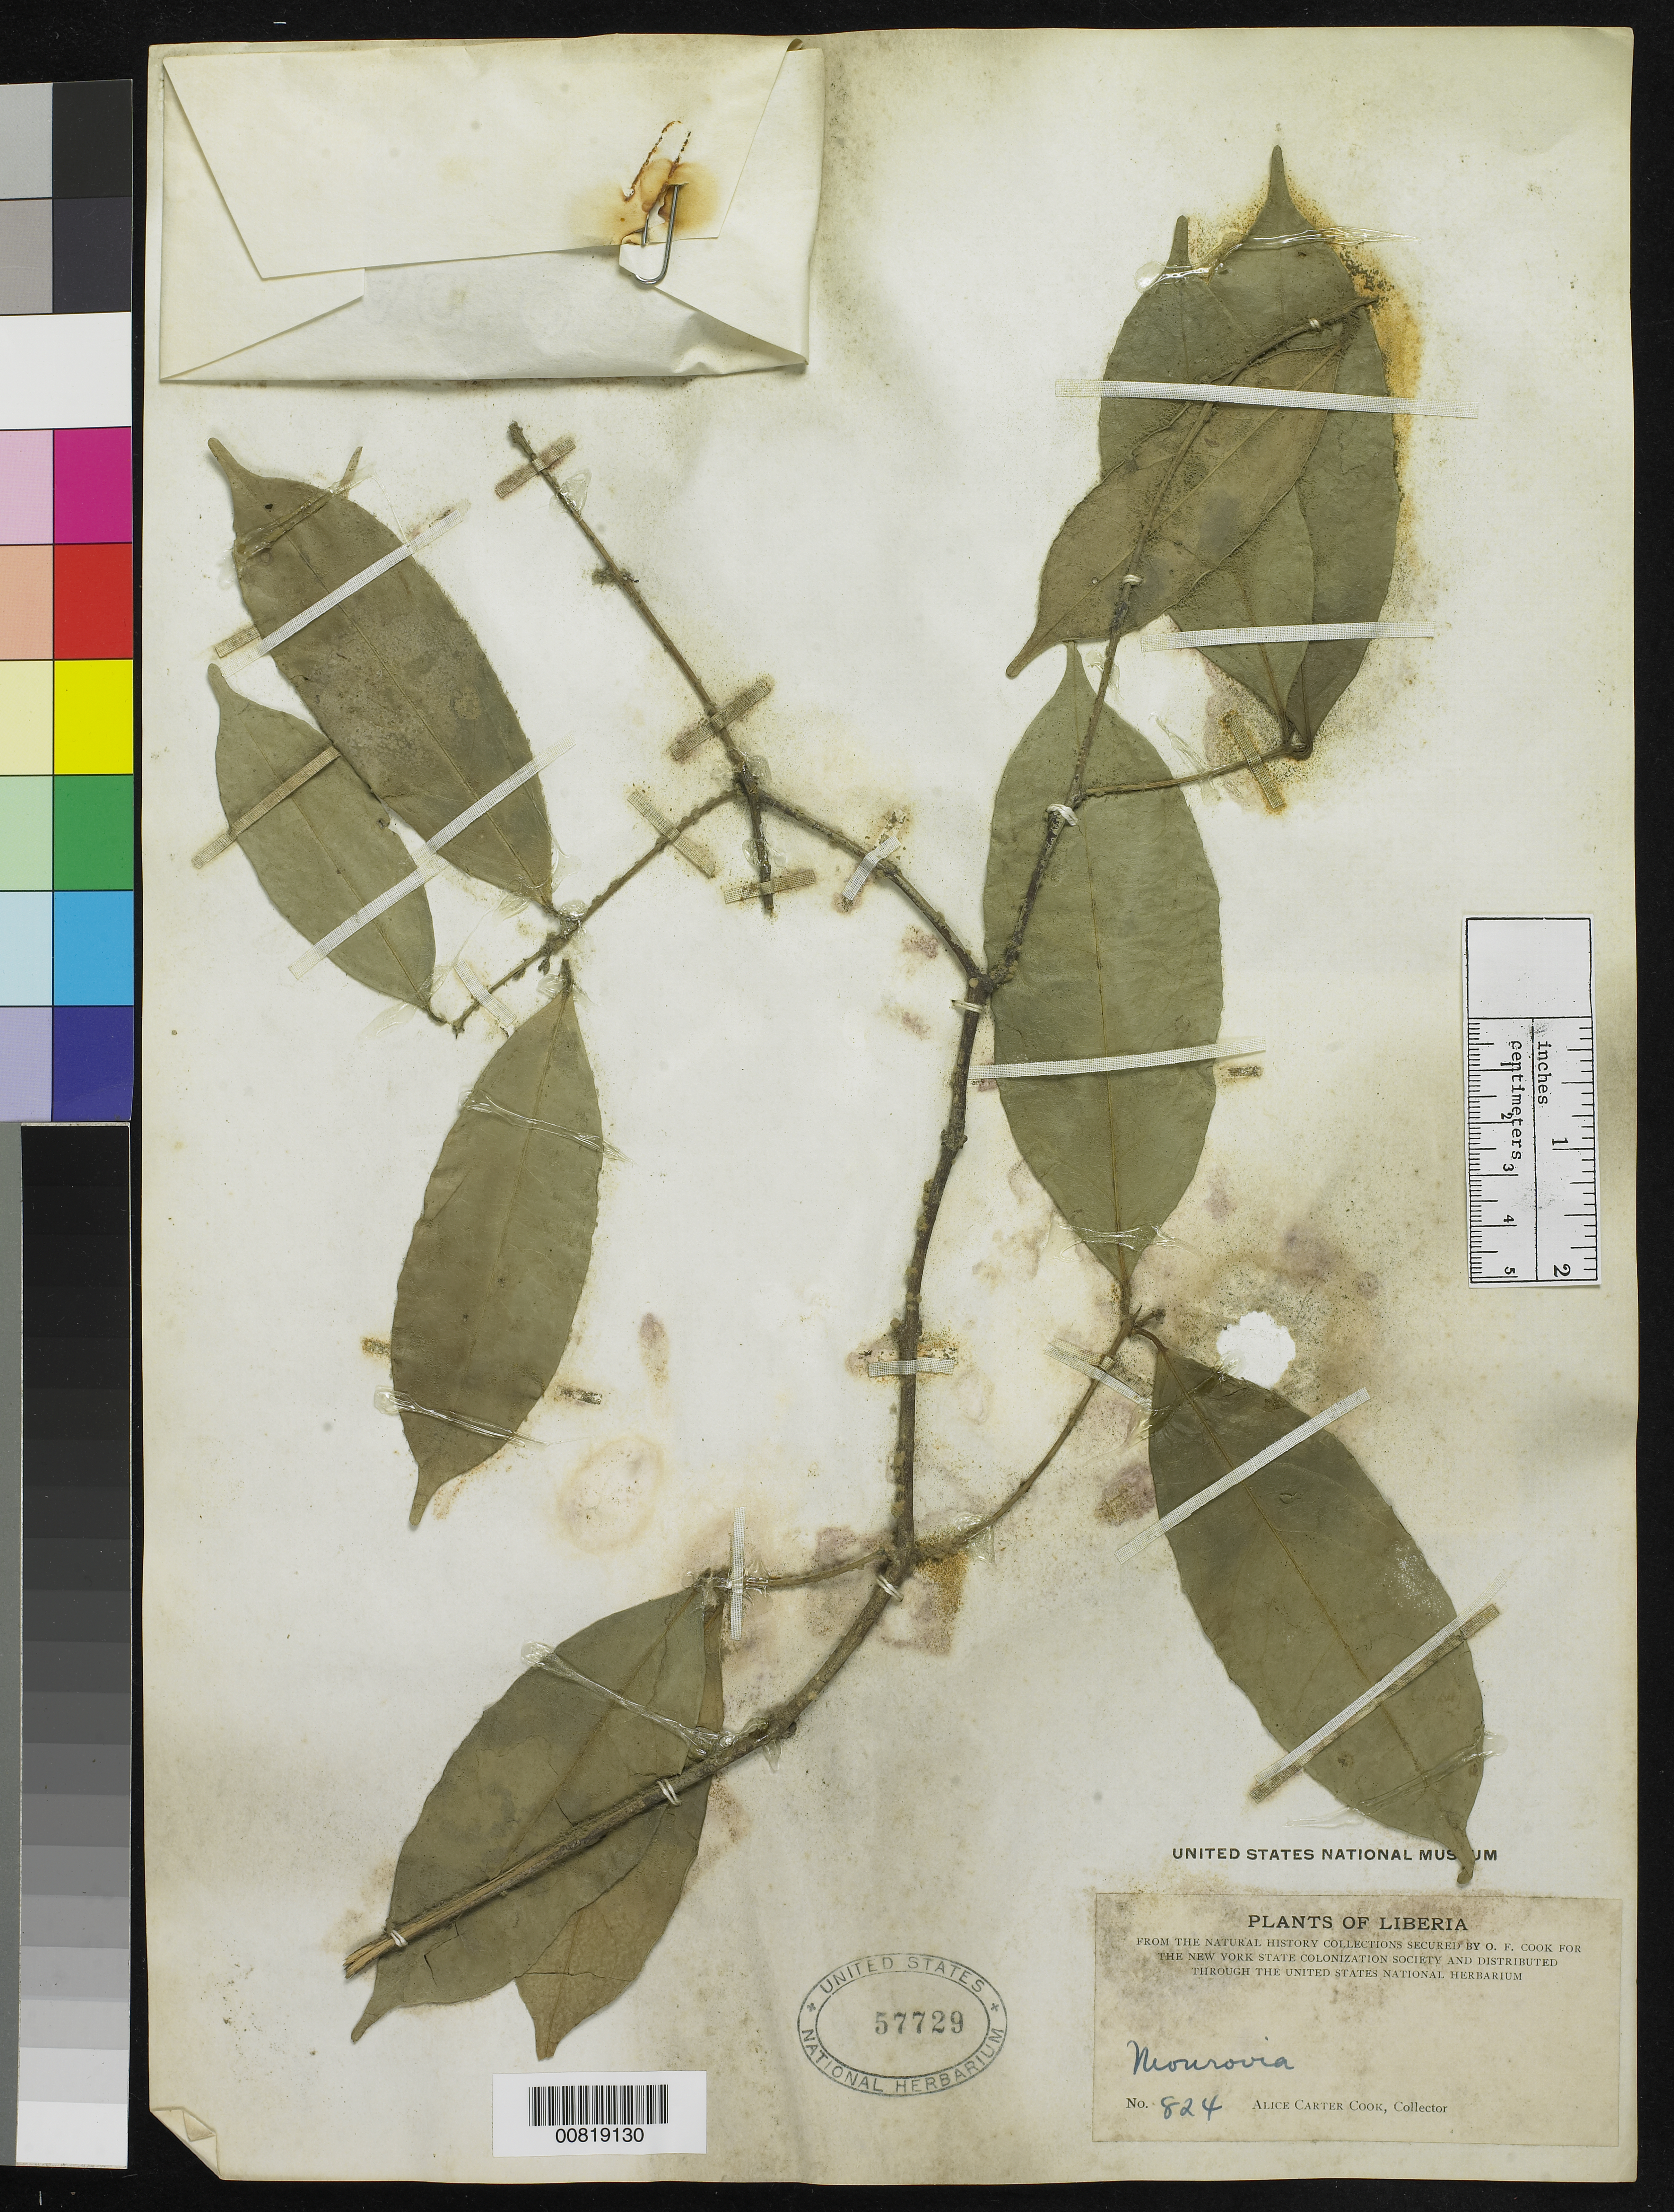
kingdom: Plantae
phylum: Tracheophyta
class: Magnoliopsida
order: Lamiales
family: Acanthaceae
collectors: Alice C. Cook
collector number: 824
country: Liberia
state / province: Montserrado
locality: Monrovia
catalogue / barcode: US 57729